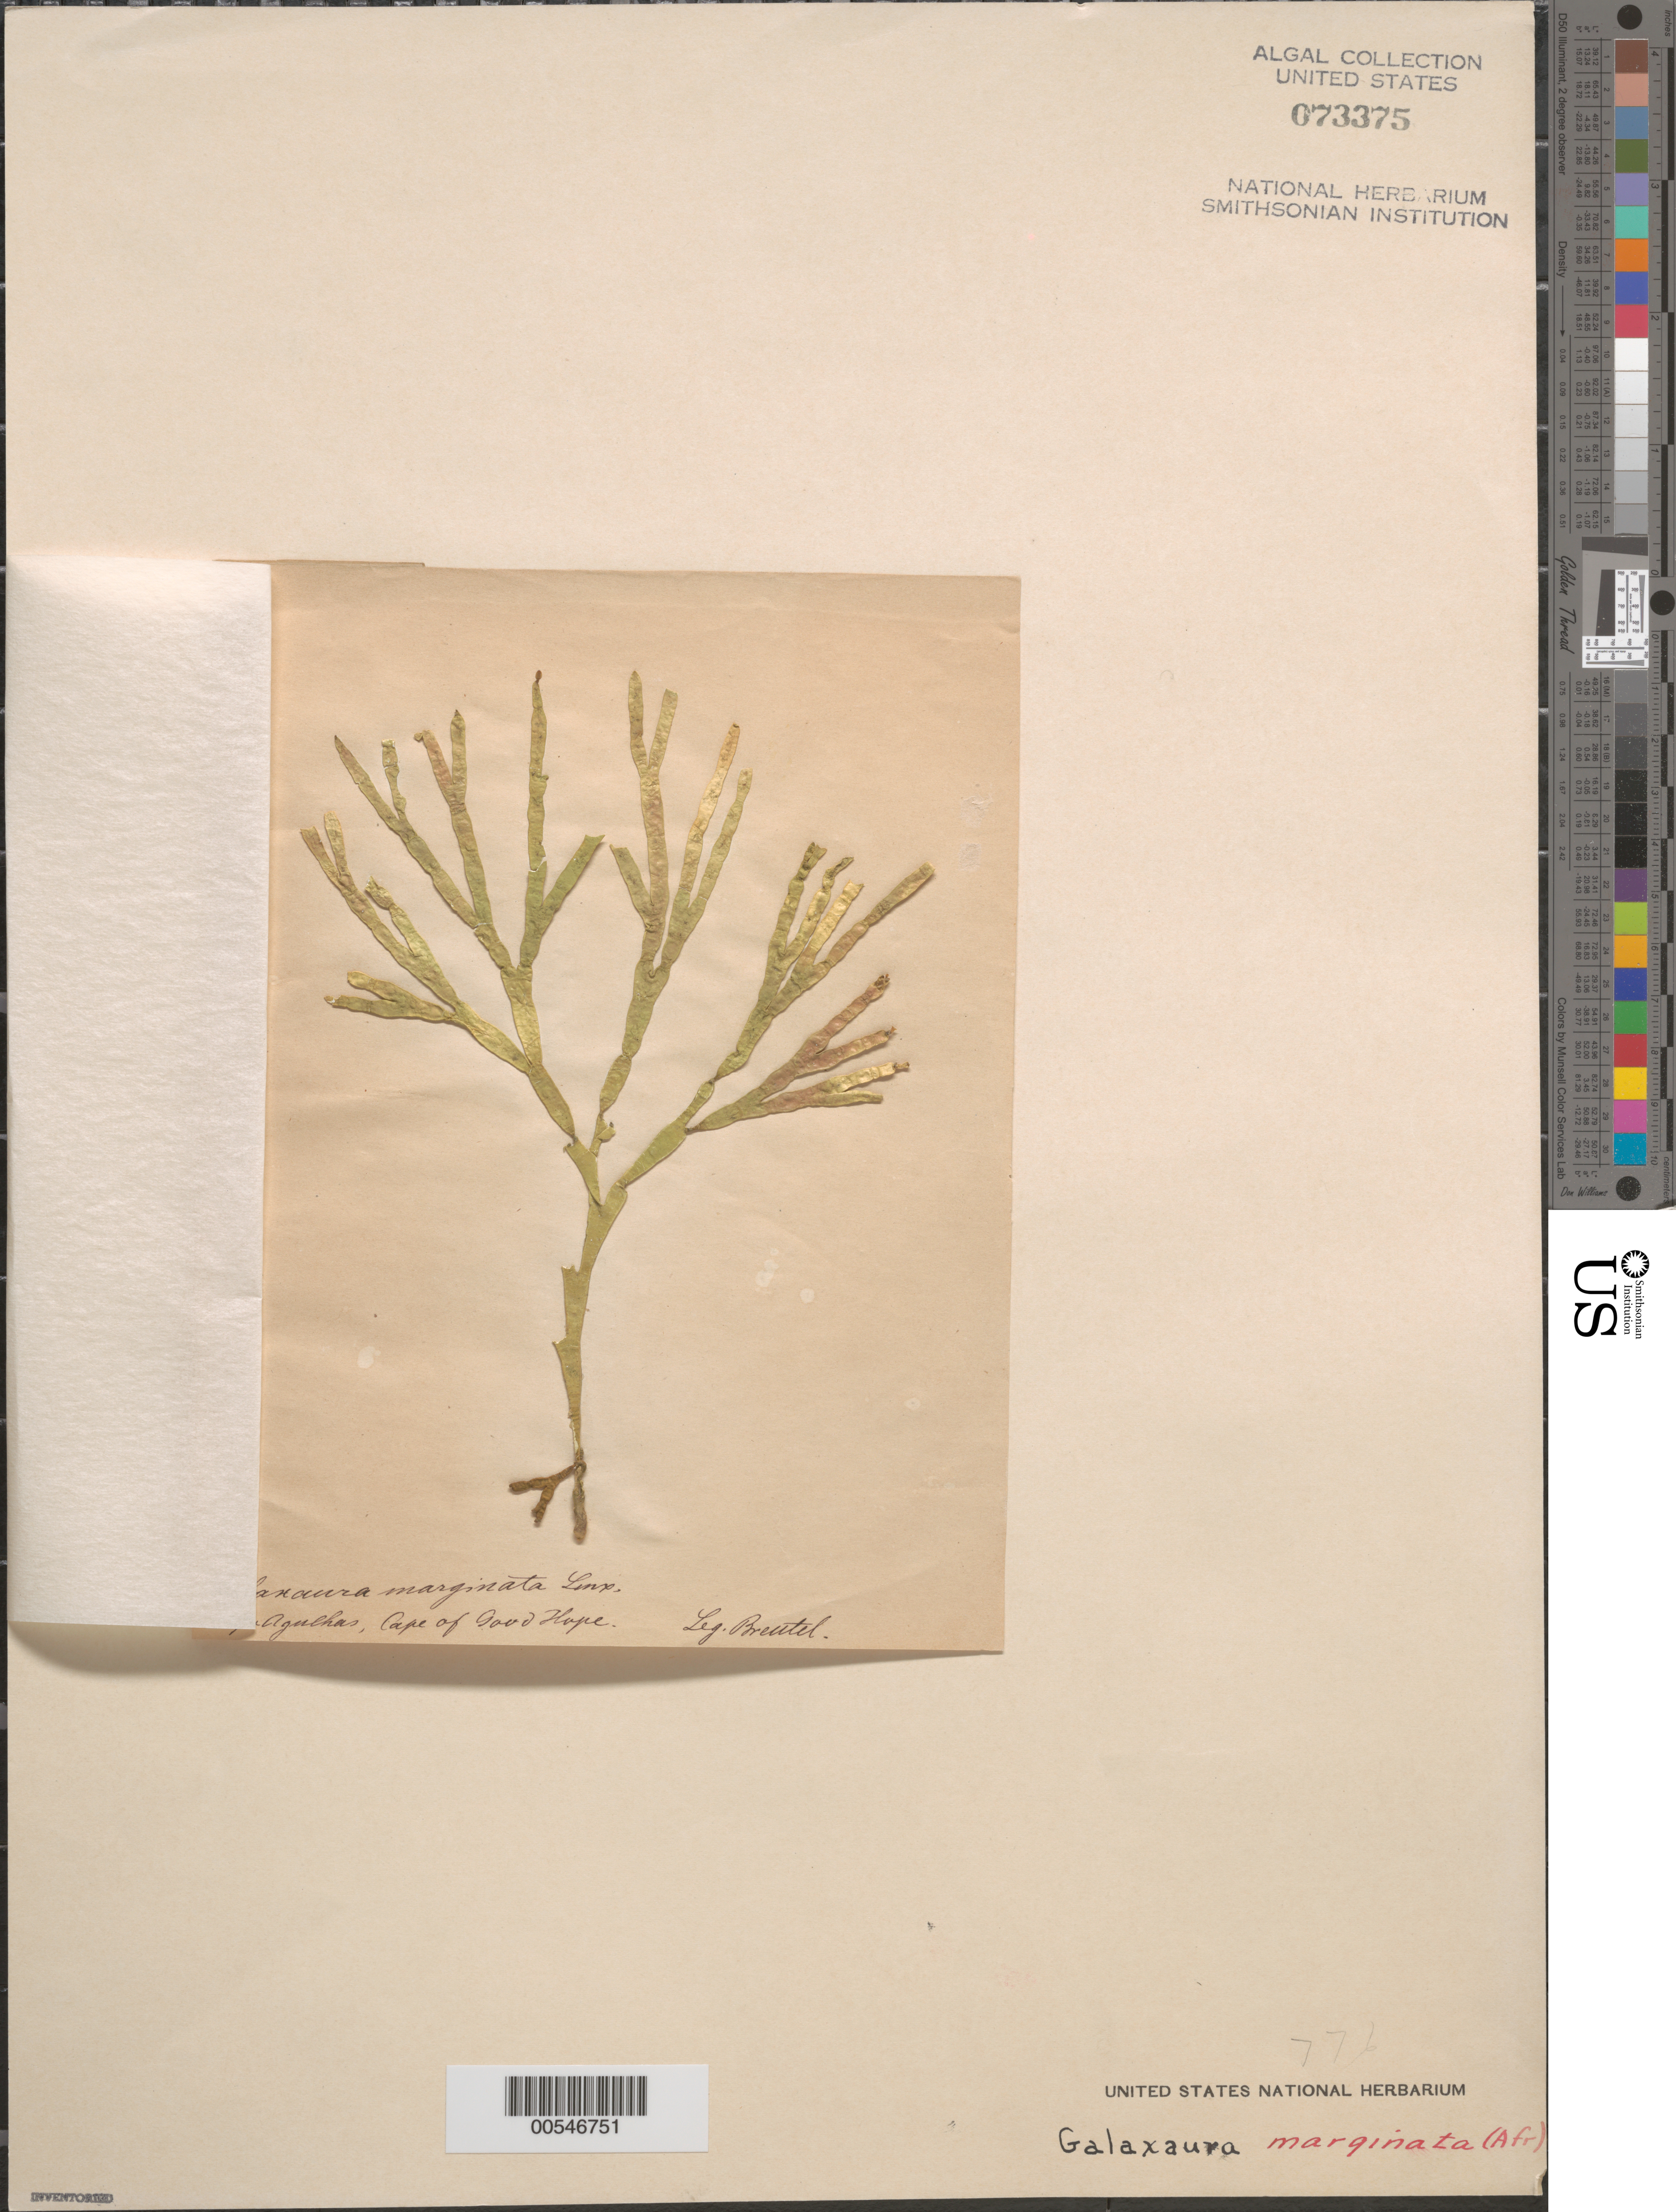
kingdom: Plantae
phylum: Rhodophyta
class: Florideophyceae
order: Nemaliales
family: Galaxauraceae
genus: Galaxaura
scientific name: Galaxaura marginata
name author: (J. Ellis & Sol.) J.V.Lamouroux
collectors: J. Breutel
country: South Africa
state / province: Western Cape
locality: Cape agulhas, cape of good hope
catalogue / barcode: US 73375